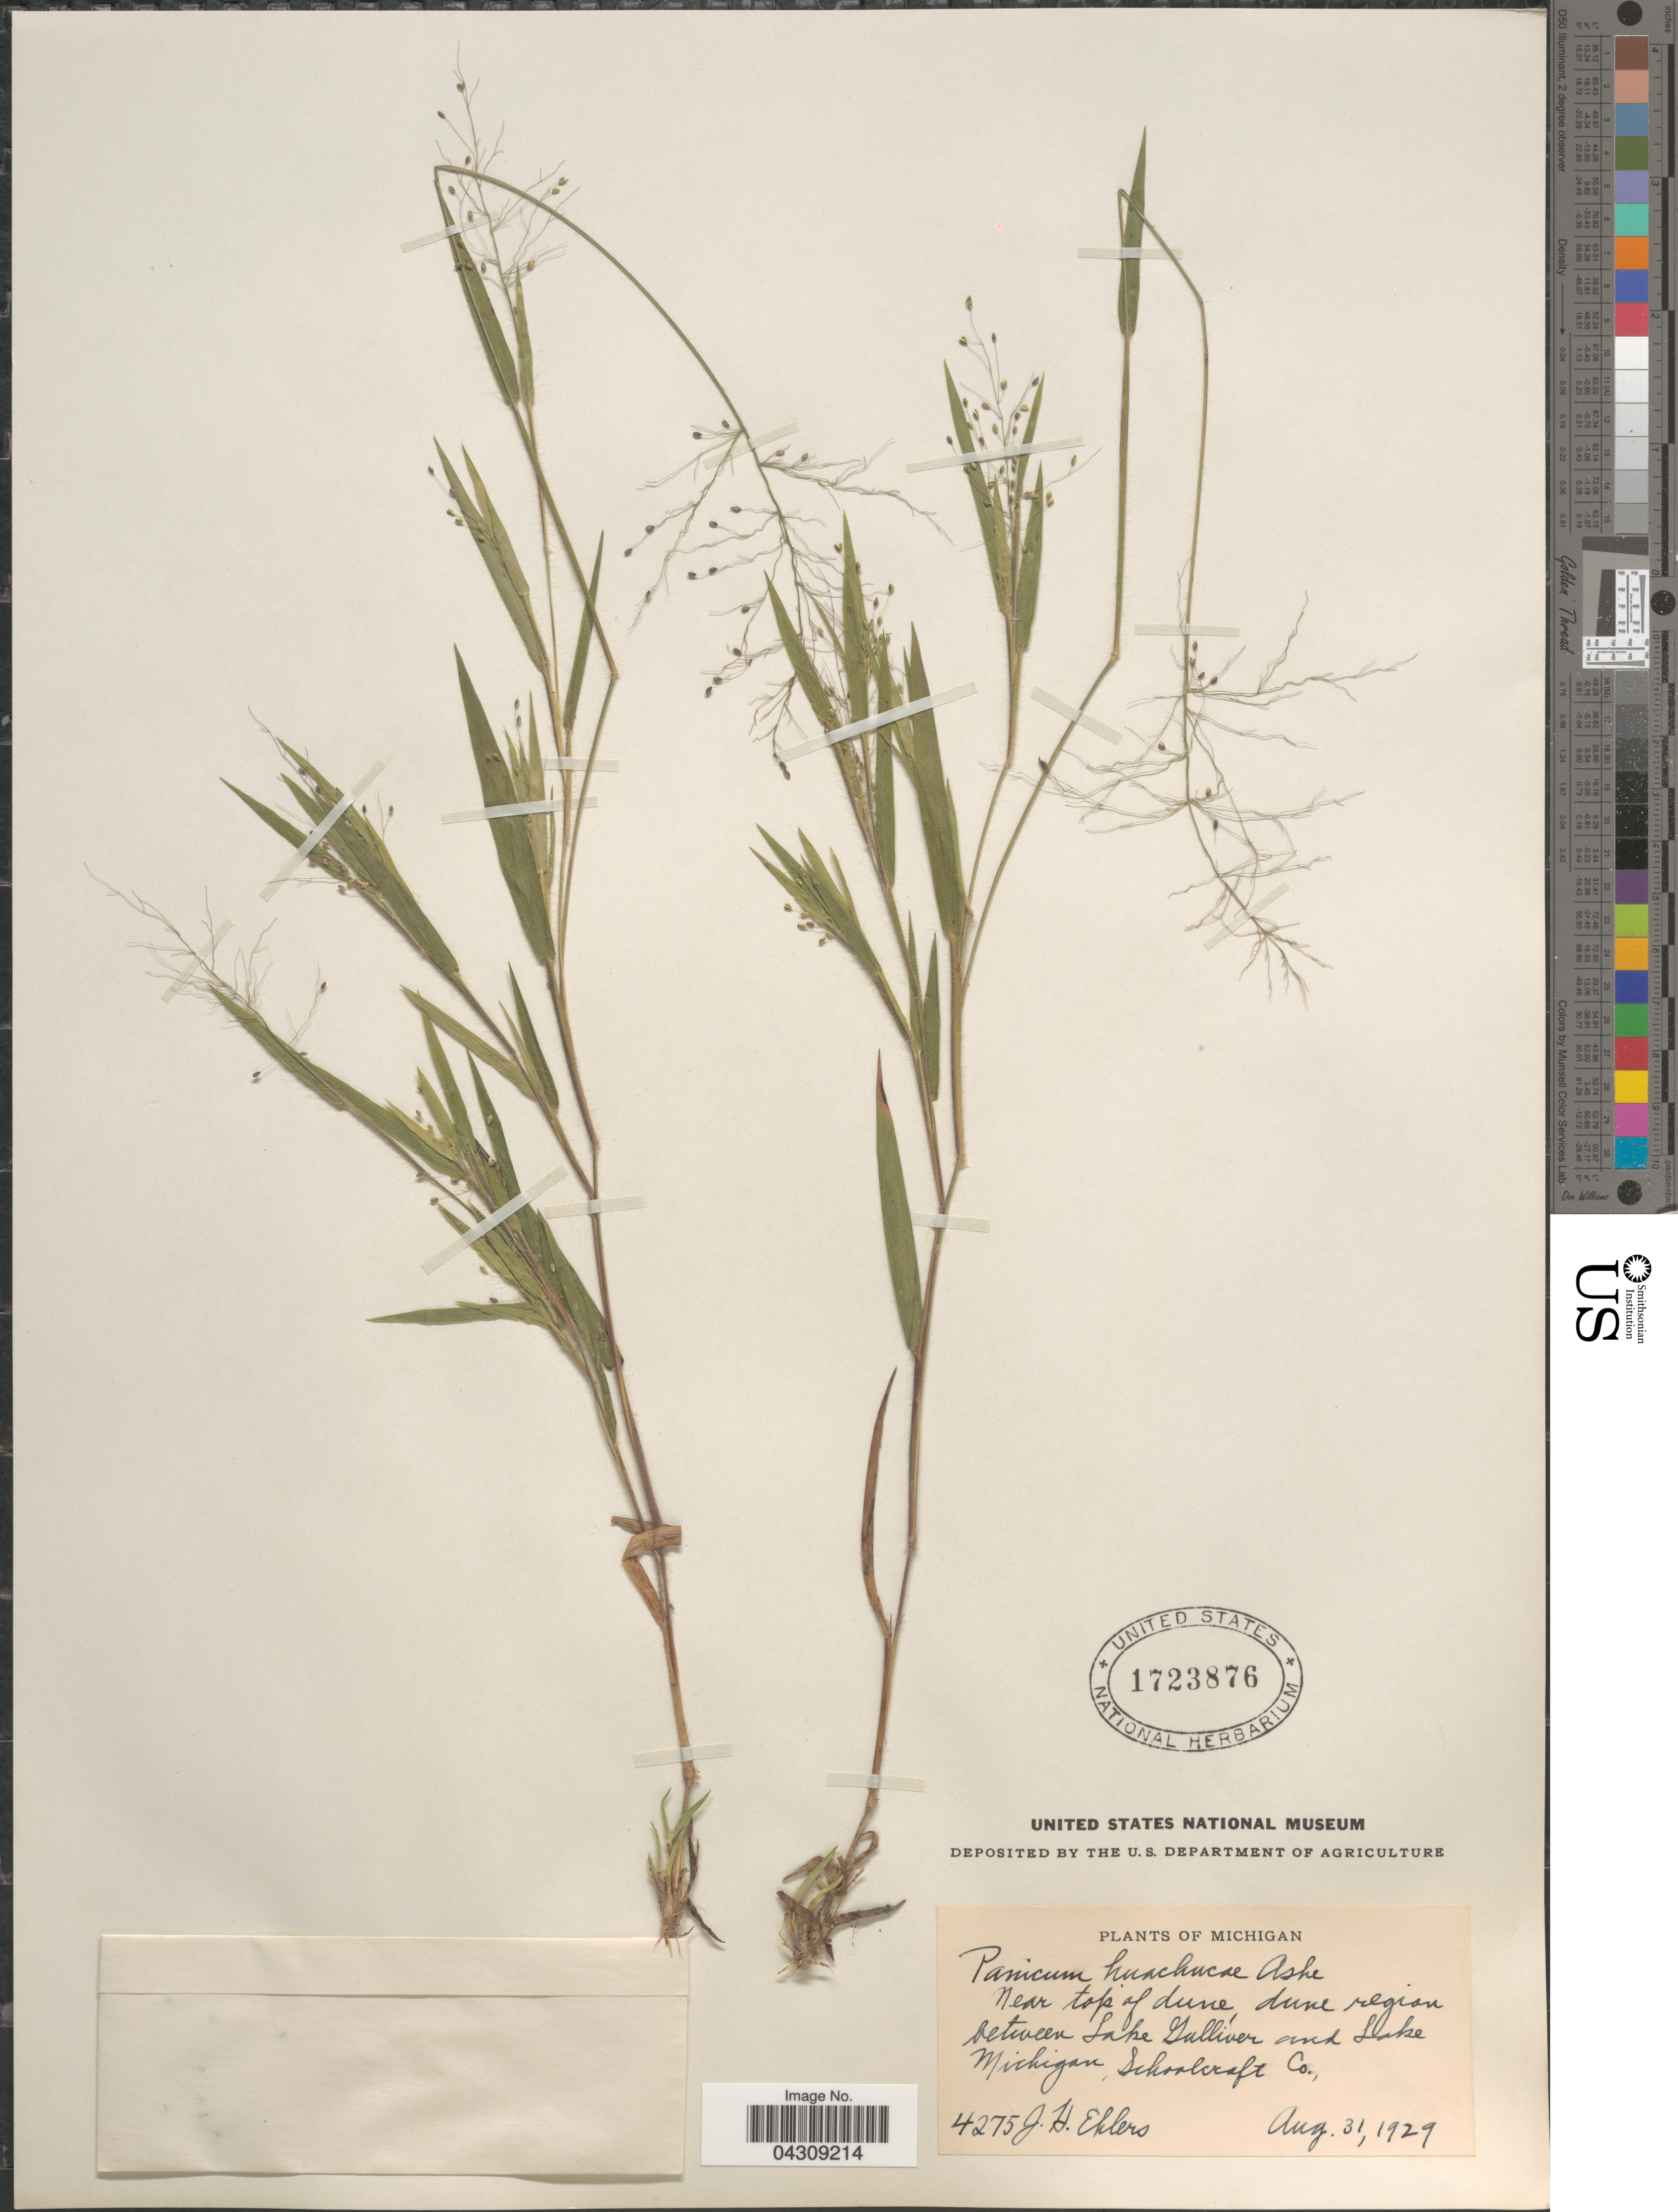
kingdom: Plantae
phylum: Tracheophyta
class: Liliopsida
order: Poales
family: Poaceae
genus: Dichanthelium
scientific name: Dichanthelium acuminatum var. acuminatum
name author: (Sw.) Gould & C.A. Clark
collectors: J. H. Ehlers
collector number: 4275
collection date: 1929-08-31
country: United States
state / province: Michigan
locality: Near top of dune, dune region between Lake Gulliver and Lake Michigan, Schoolcraft Co.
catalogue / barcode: US 1723876